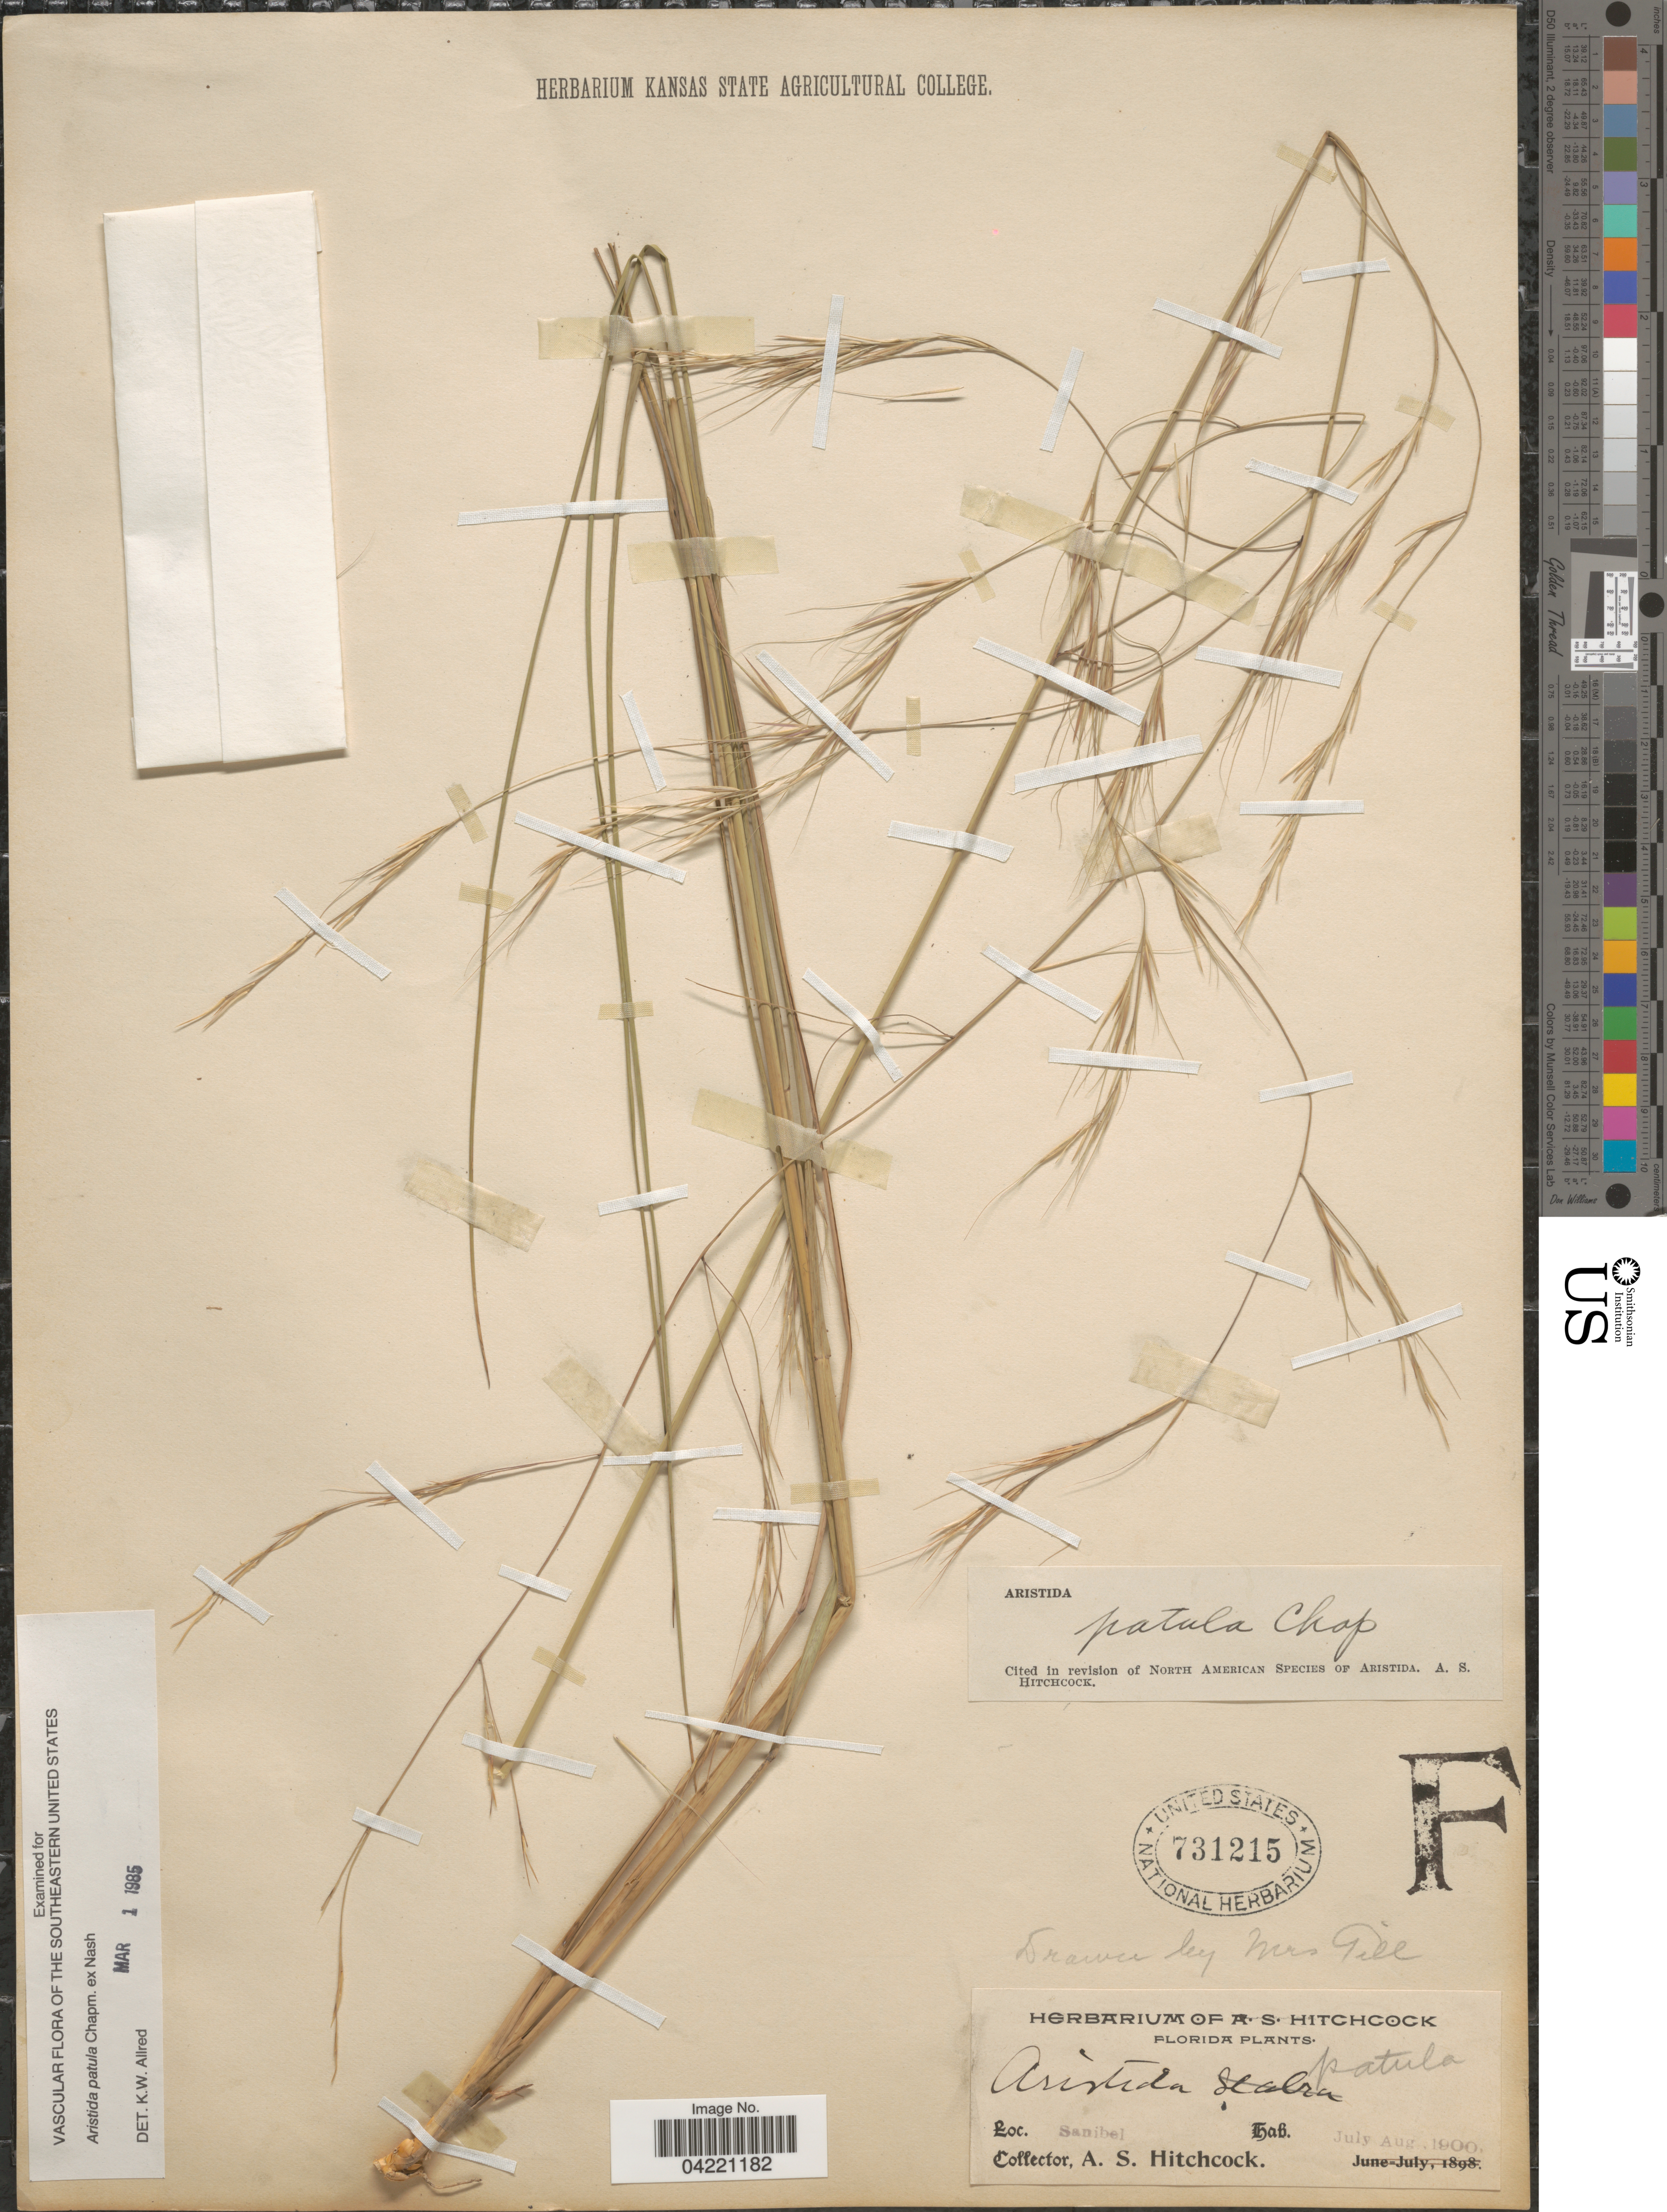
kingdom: Plantae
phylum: Tracheophyta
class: Liliopsida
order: Poales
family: Poaceae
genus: Aristida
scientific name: Aristida patula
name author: Chapm. ex Nash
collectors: A. S. Hitchcock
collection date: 1900-07/1900-08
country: United States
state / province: Florida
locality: Sanibel.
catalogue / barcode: US 731215